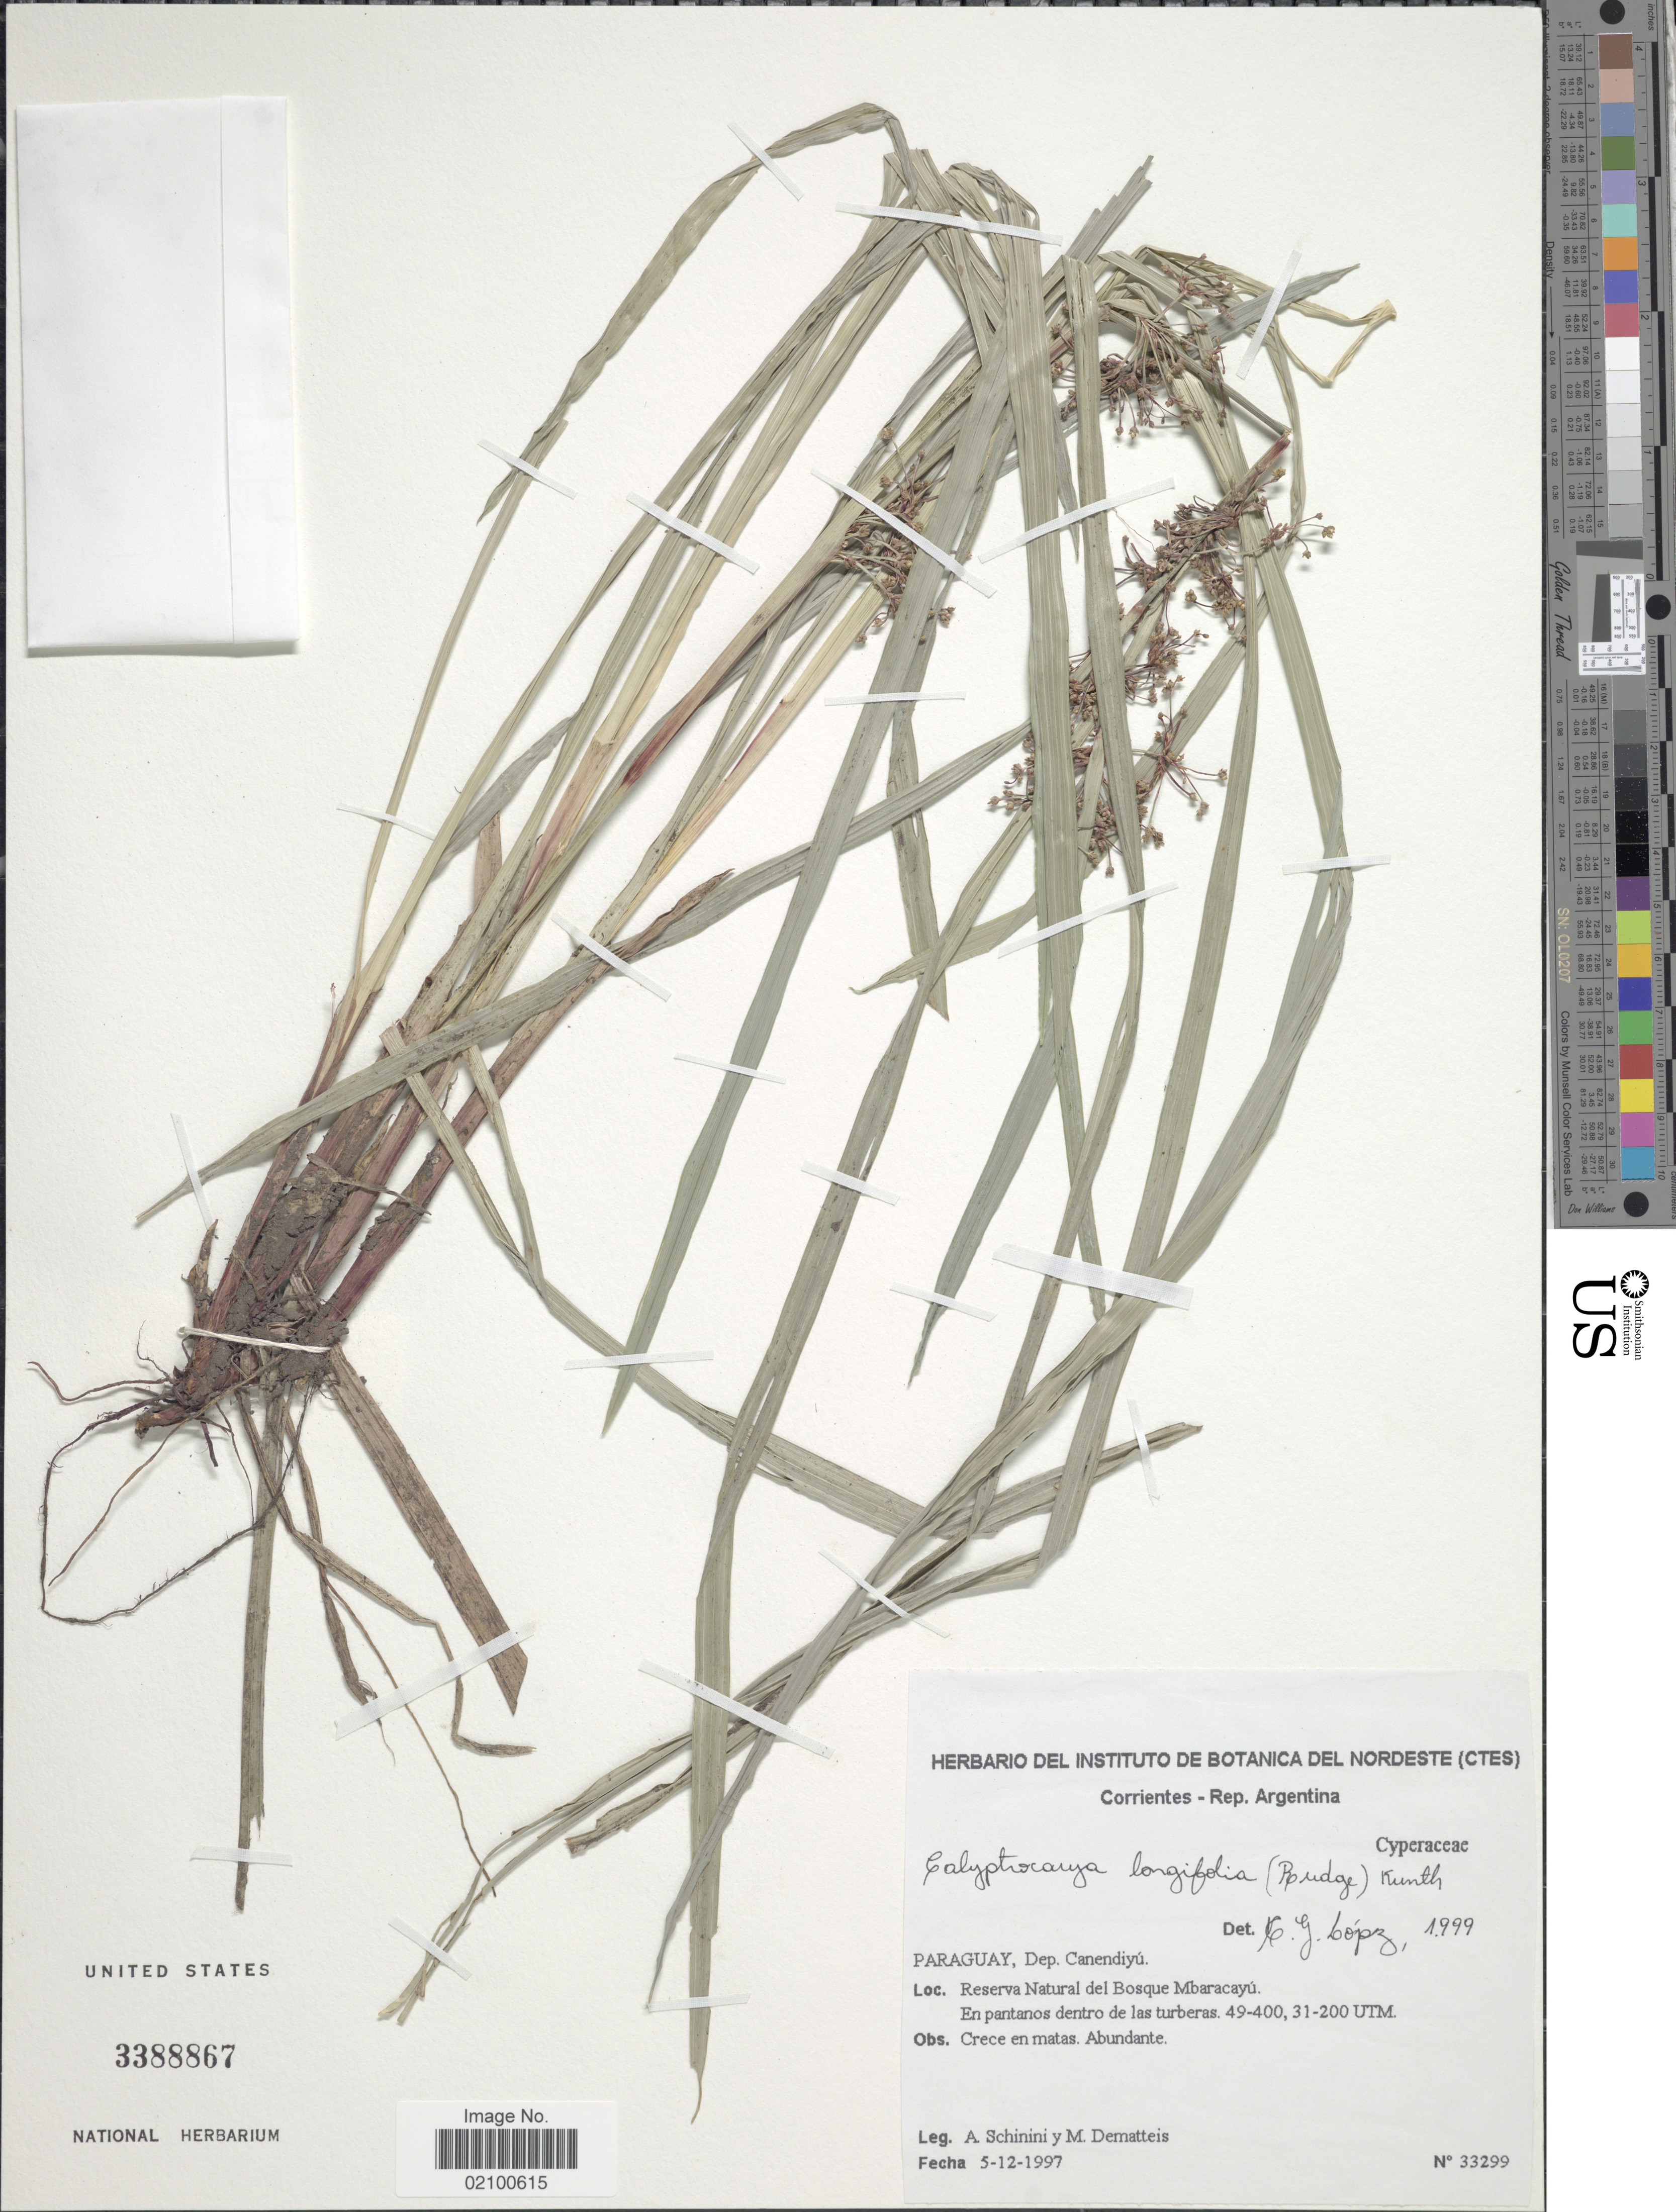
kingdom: Plantae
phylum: Tracheophyta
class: Liliopsida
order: Poales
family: Cyperaceae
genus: Calyptrocarya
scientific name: Calyptrocarya sp.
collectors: A. Schinini & M. Dematteis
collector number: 33299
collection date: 1997-12-05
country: Paraguay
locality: Dep. Canendiyu, Reserva Natural del Bosque Mbaracayu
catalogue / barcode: US 3388867